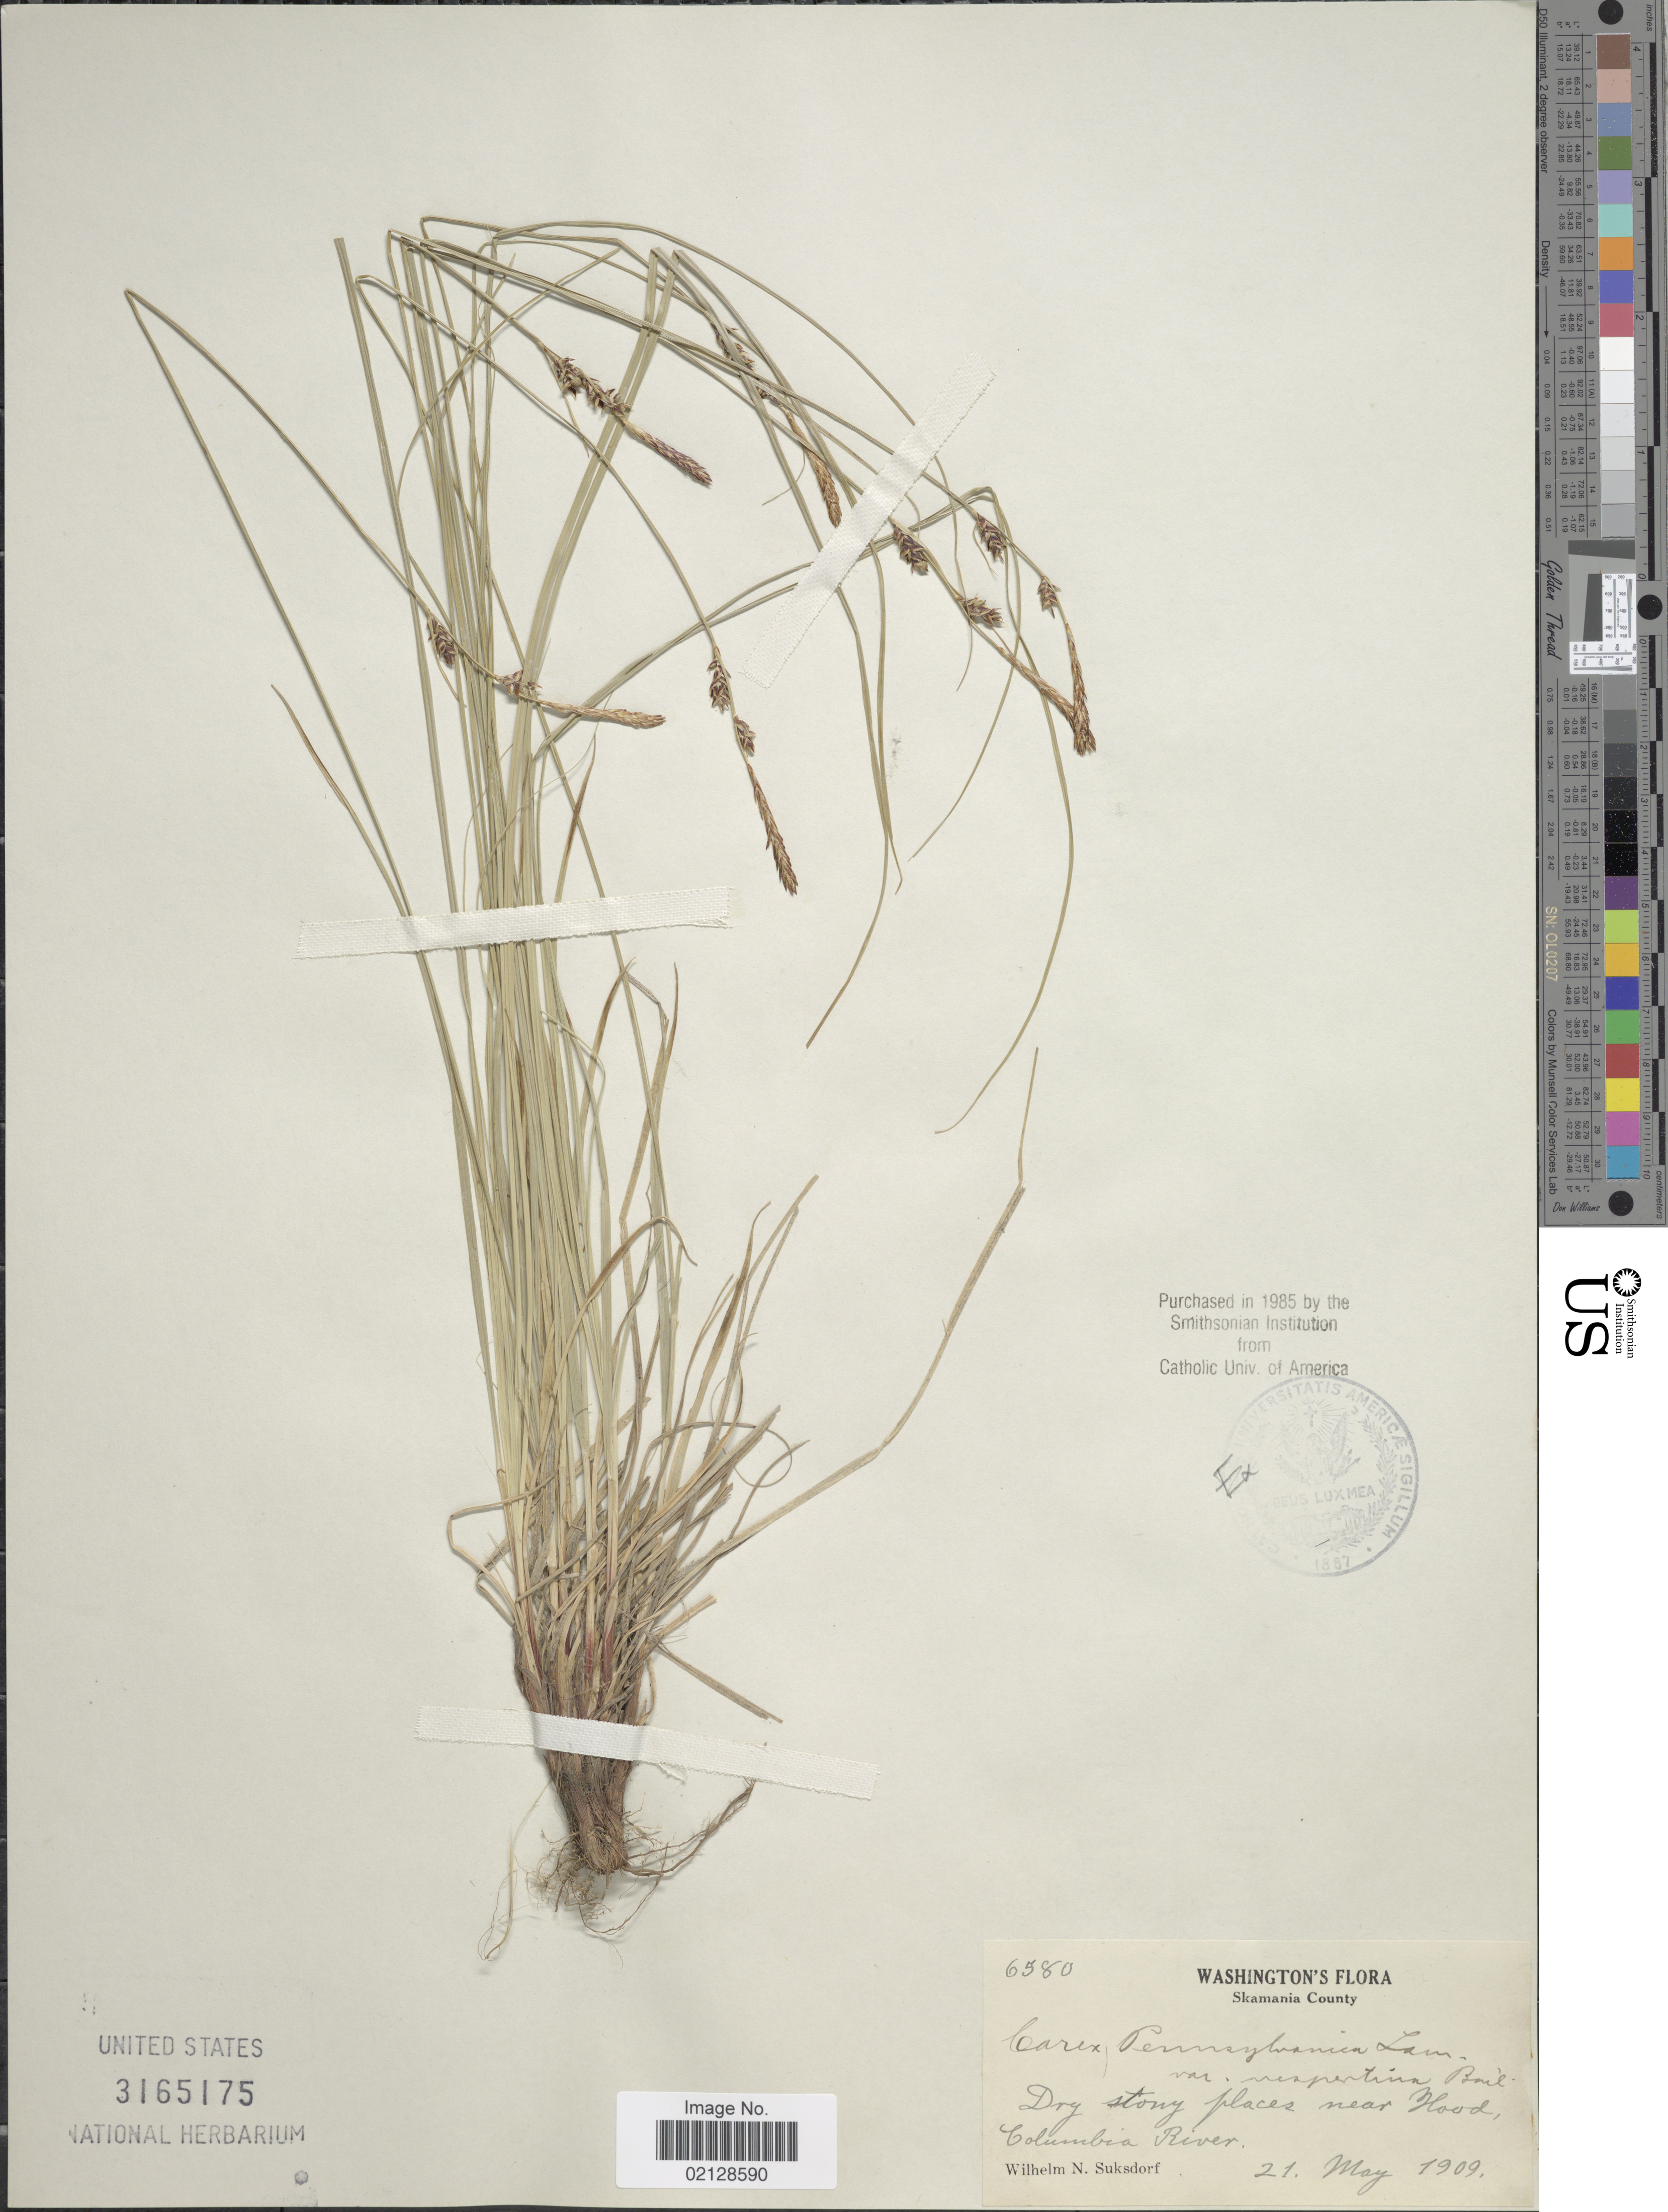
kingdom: Plantae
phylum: Tracheophyta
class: Liliopsida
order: Poales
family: Cyperaceae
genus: Carex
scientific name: Carex pensylvanica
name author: Lam.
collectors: W. N. Suksdorf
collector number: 6580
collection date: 1909-05-21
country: United States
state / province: Washington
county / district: Skamania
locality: Skamania County, Dry stony places near flood, Columbia River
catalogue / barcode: US 3165175